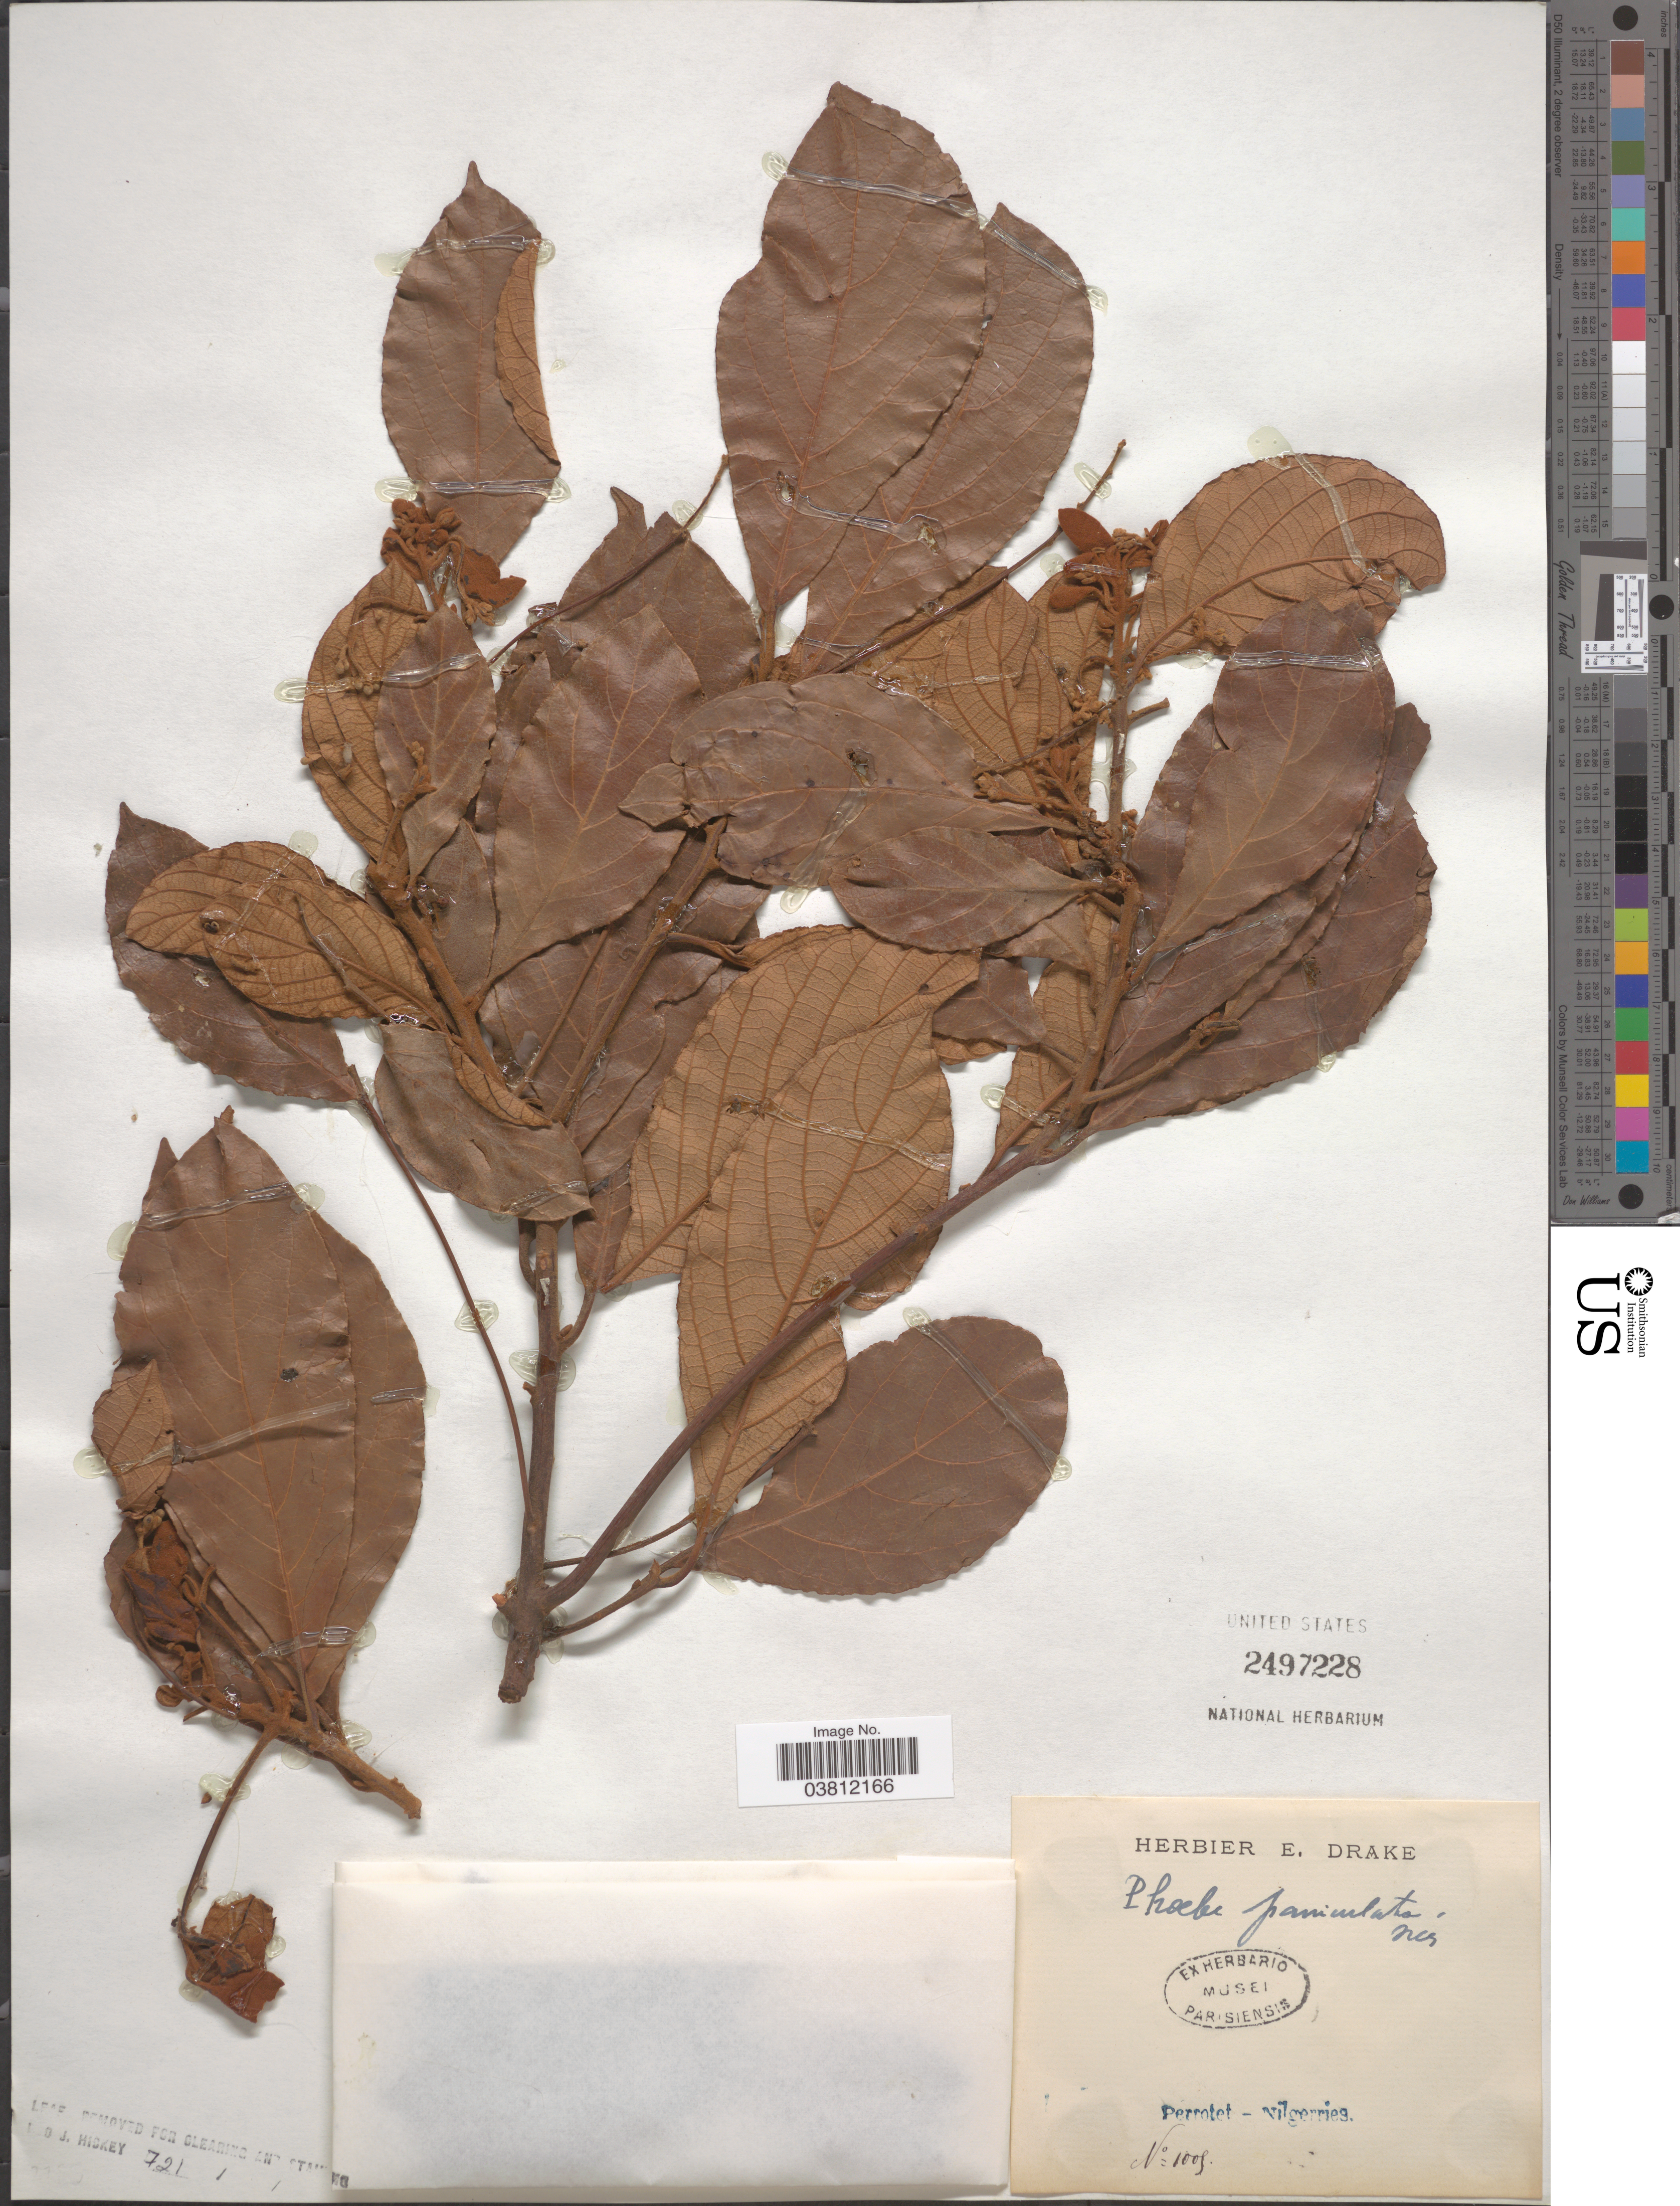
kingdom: Plantae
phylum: Tracheophyta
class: Magnoliopsida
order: Laurales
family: Lauraceae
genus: Phoebe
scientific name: Phoebe paniculata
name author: (Nees) Nees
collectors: Perrotet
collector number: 1005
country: India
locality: Nilgerries.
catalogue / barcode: US 2497228